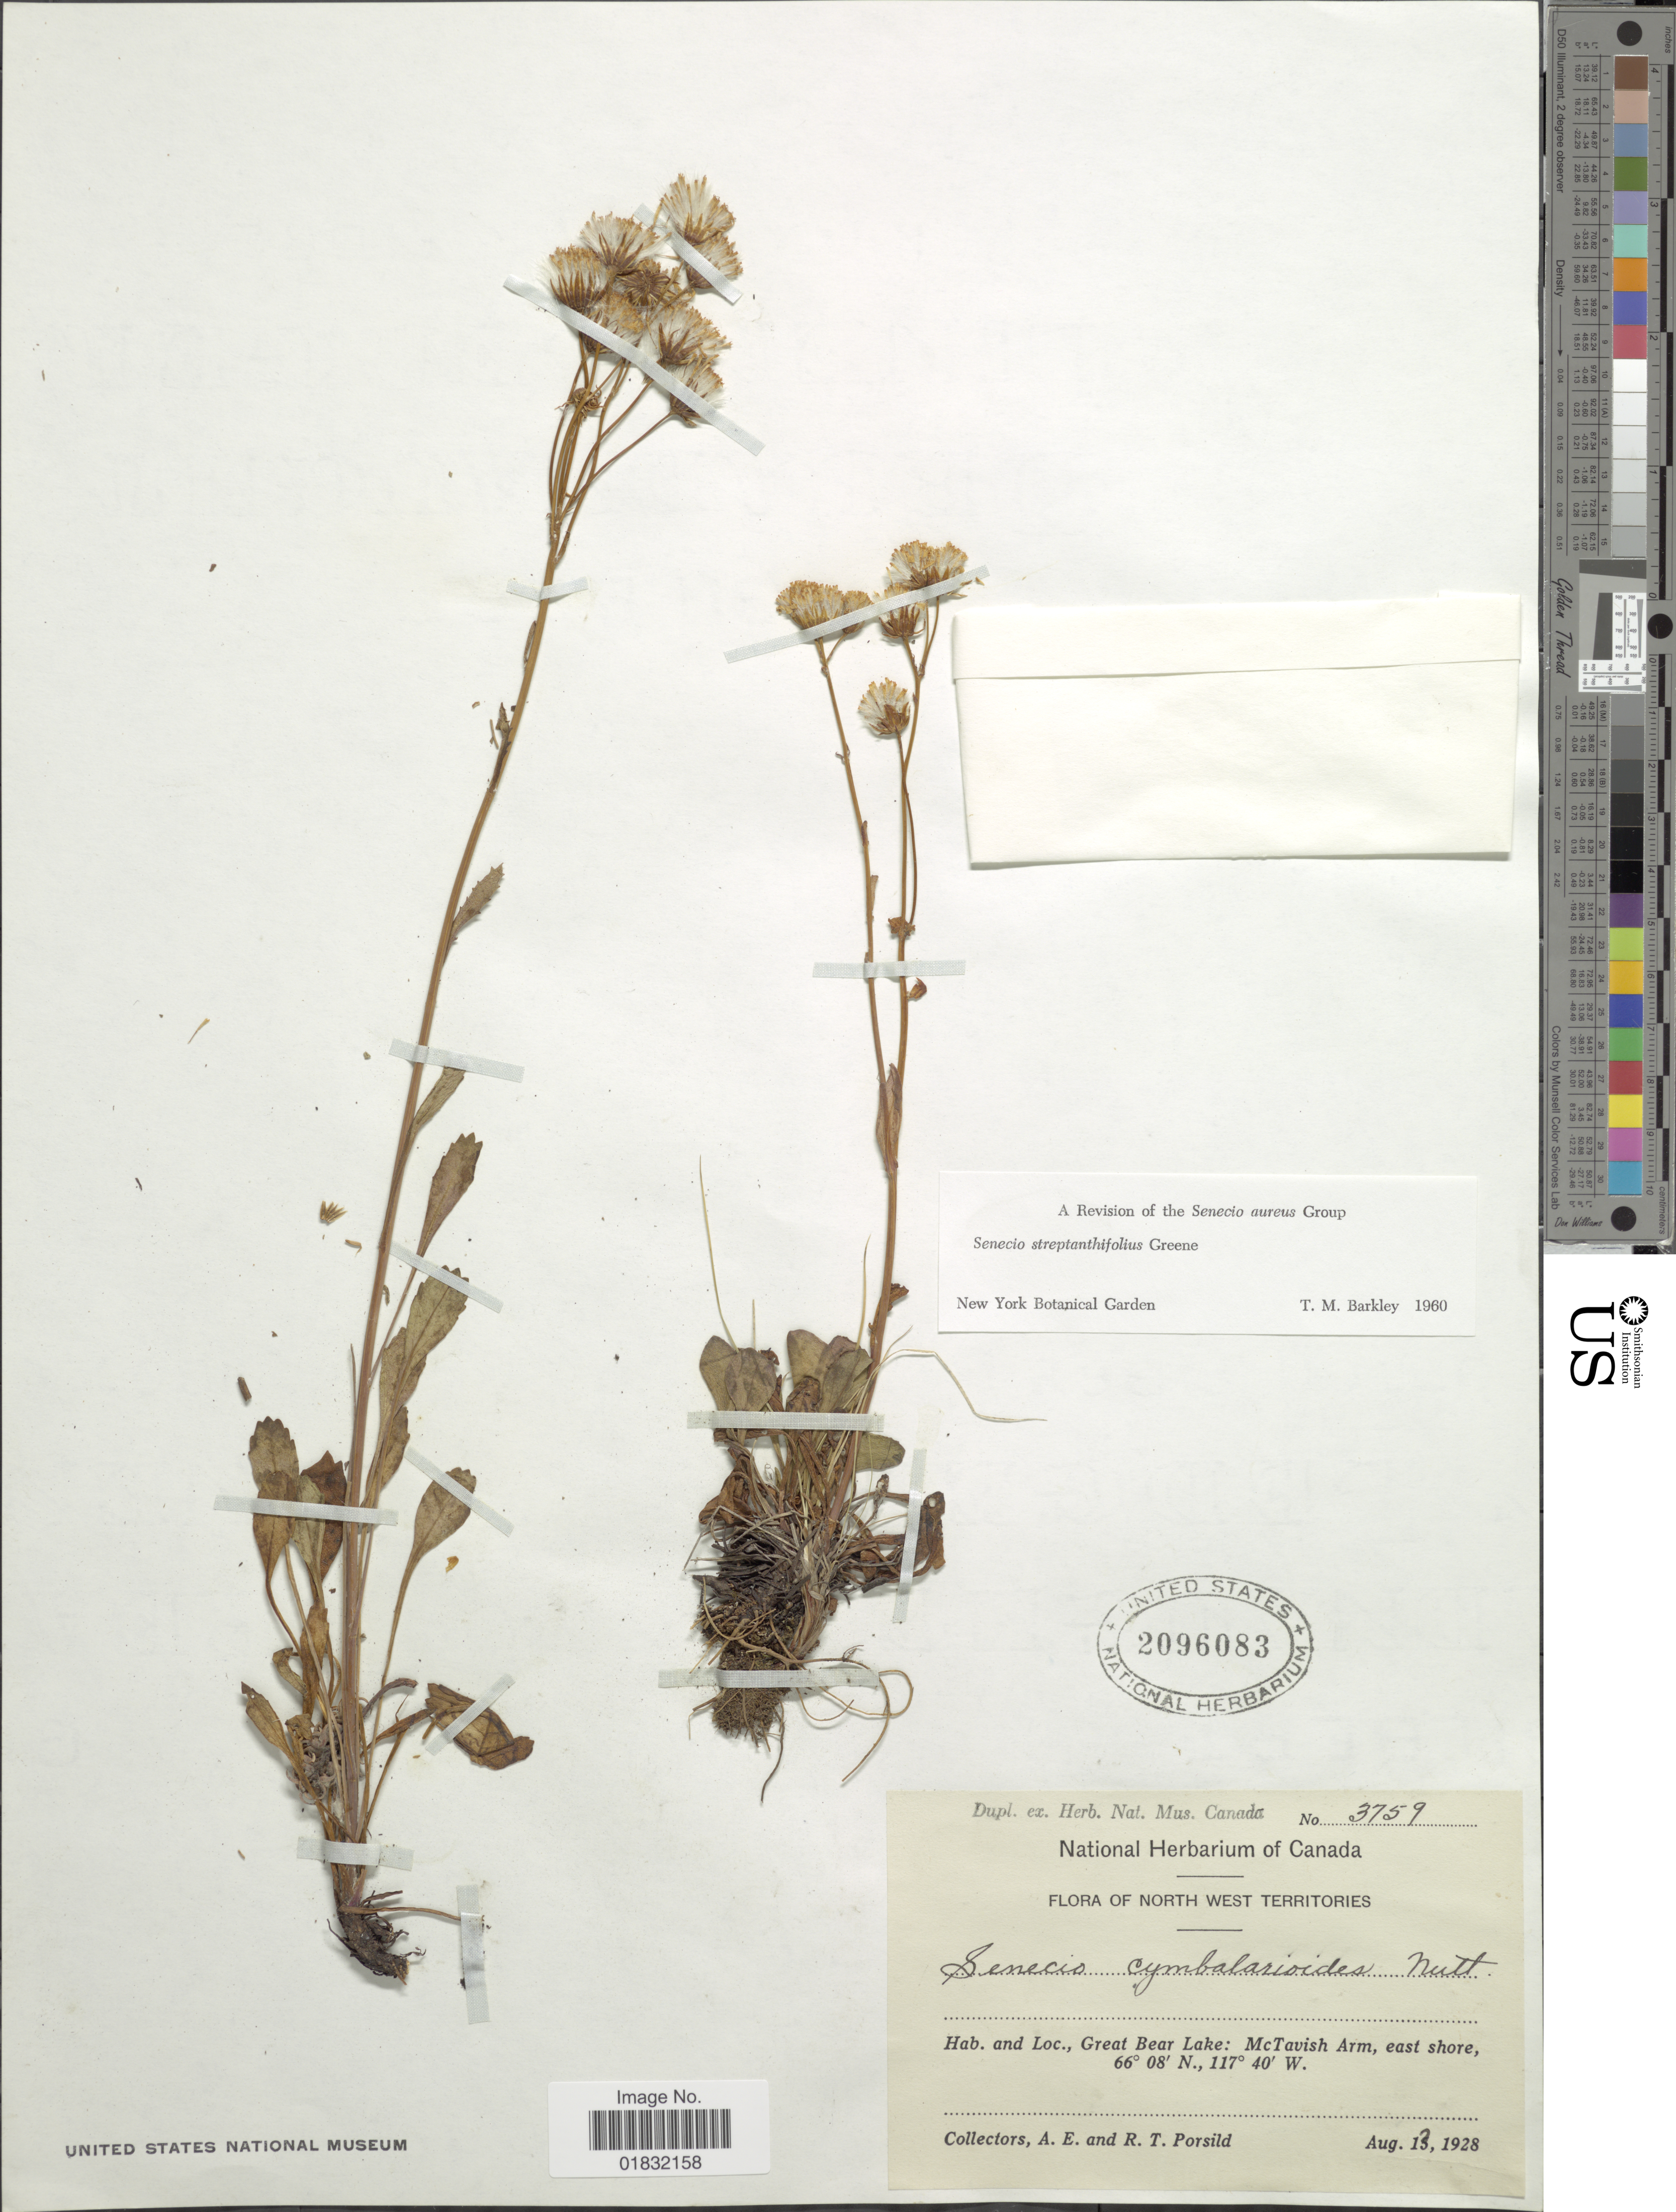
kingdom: Plantae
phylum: Tracheophyta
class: Magnoliopsida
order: Asterales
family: Asteraceae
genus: Packera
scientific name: Packera streptanthifolia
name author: (Greene) W.A. Weber & Á. Löve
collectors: A. E. Porsild & R. T. Porsild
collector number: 3759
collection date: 1928-08-13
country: Canada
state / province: Northwest Territories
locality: Great Bear Lake: McTavish Arm, east shore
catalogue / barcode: US 2096083